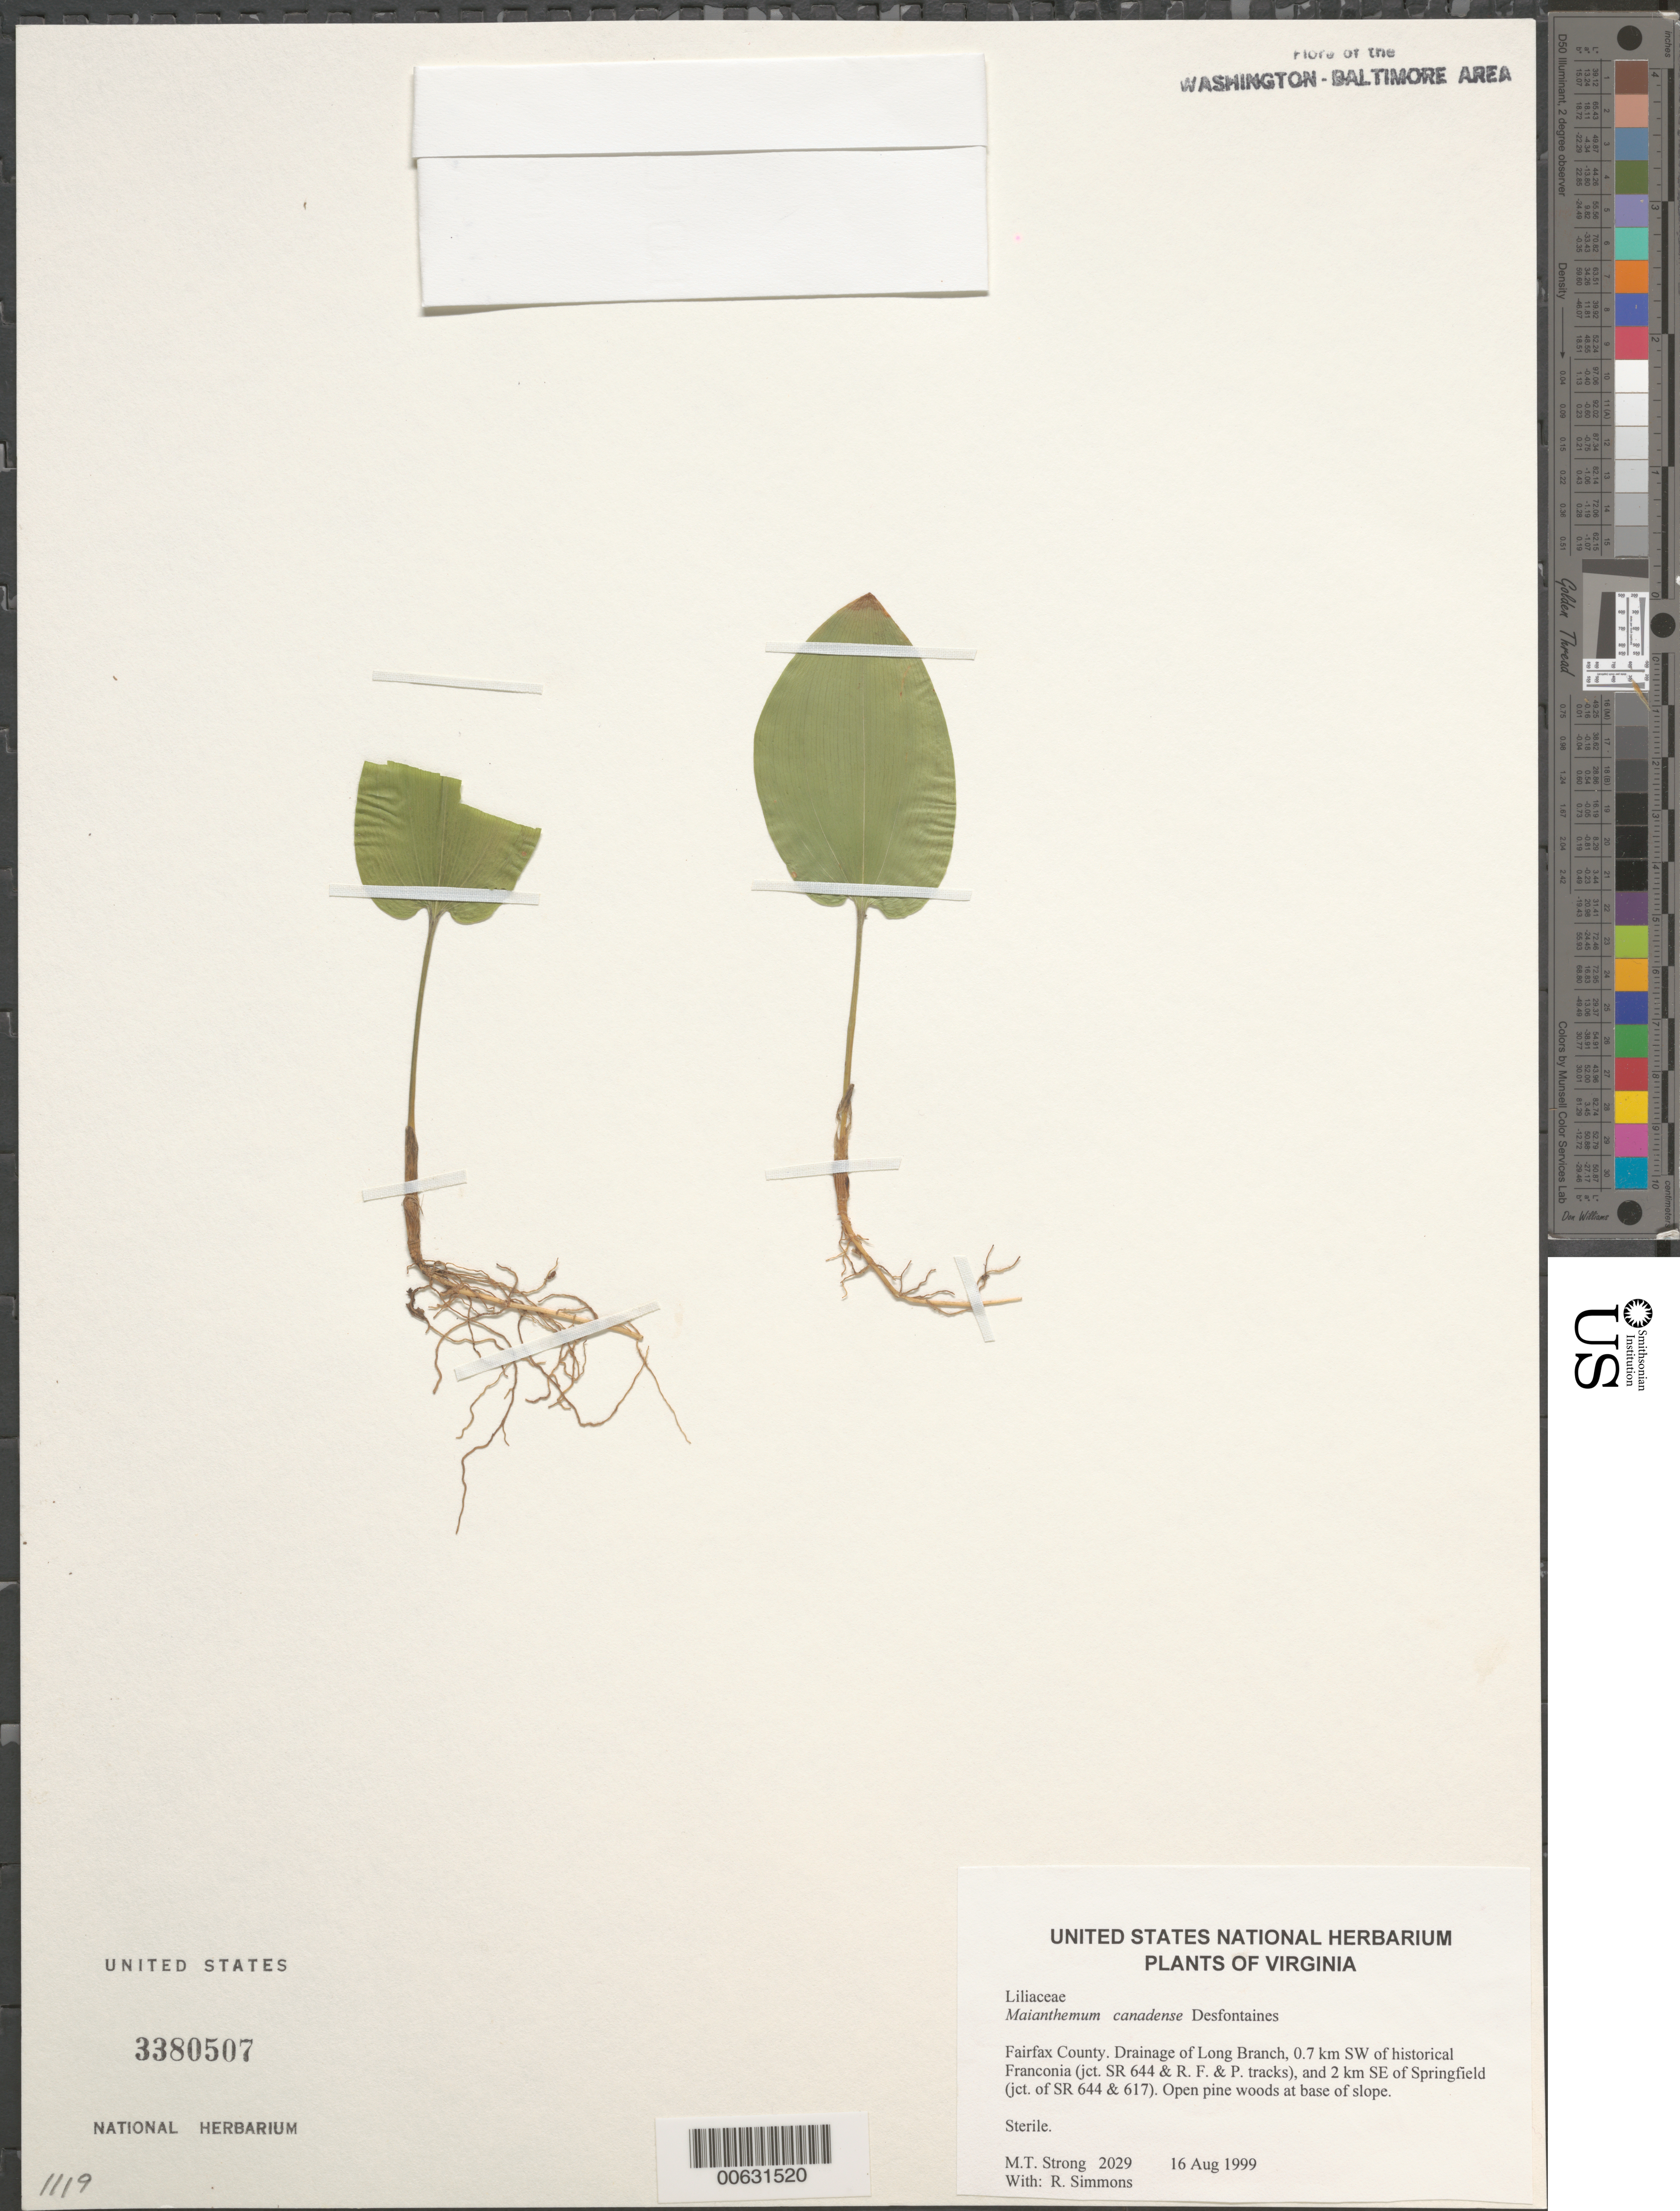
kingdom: Plantae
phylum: Tracheophyta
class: Liliopsida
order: Asparagales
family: Asparagaceae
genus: Maianthemum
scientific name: Maianthemum canadense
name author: Desf.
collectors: M. T. Strong & R. Simmons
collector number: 2029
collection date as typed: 16 Aug 1999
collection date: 1999-08-16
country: United States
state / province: Virginia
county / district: Fairfax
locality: Drainage of Long Branch, 0.7 km SW of historical Franconia (jct. SR 644 & R. F. & P. tracks), and 2 km SE of Springfield (jct. of SR 644 & 617)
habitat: Open pine woods at base of slope.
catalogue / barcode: US 3380507